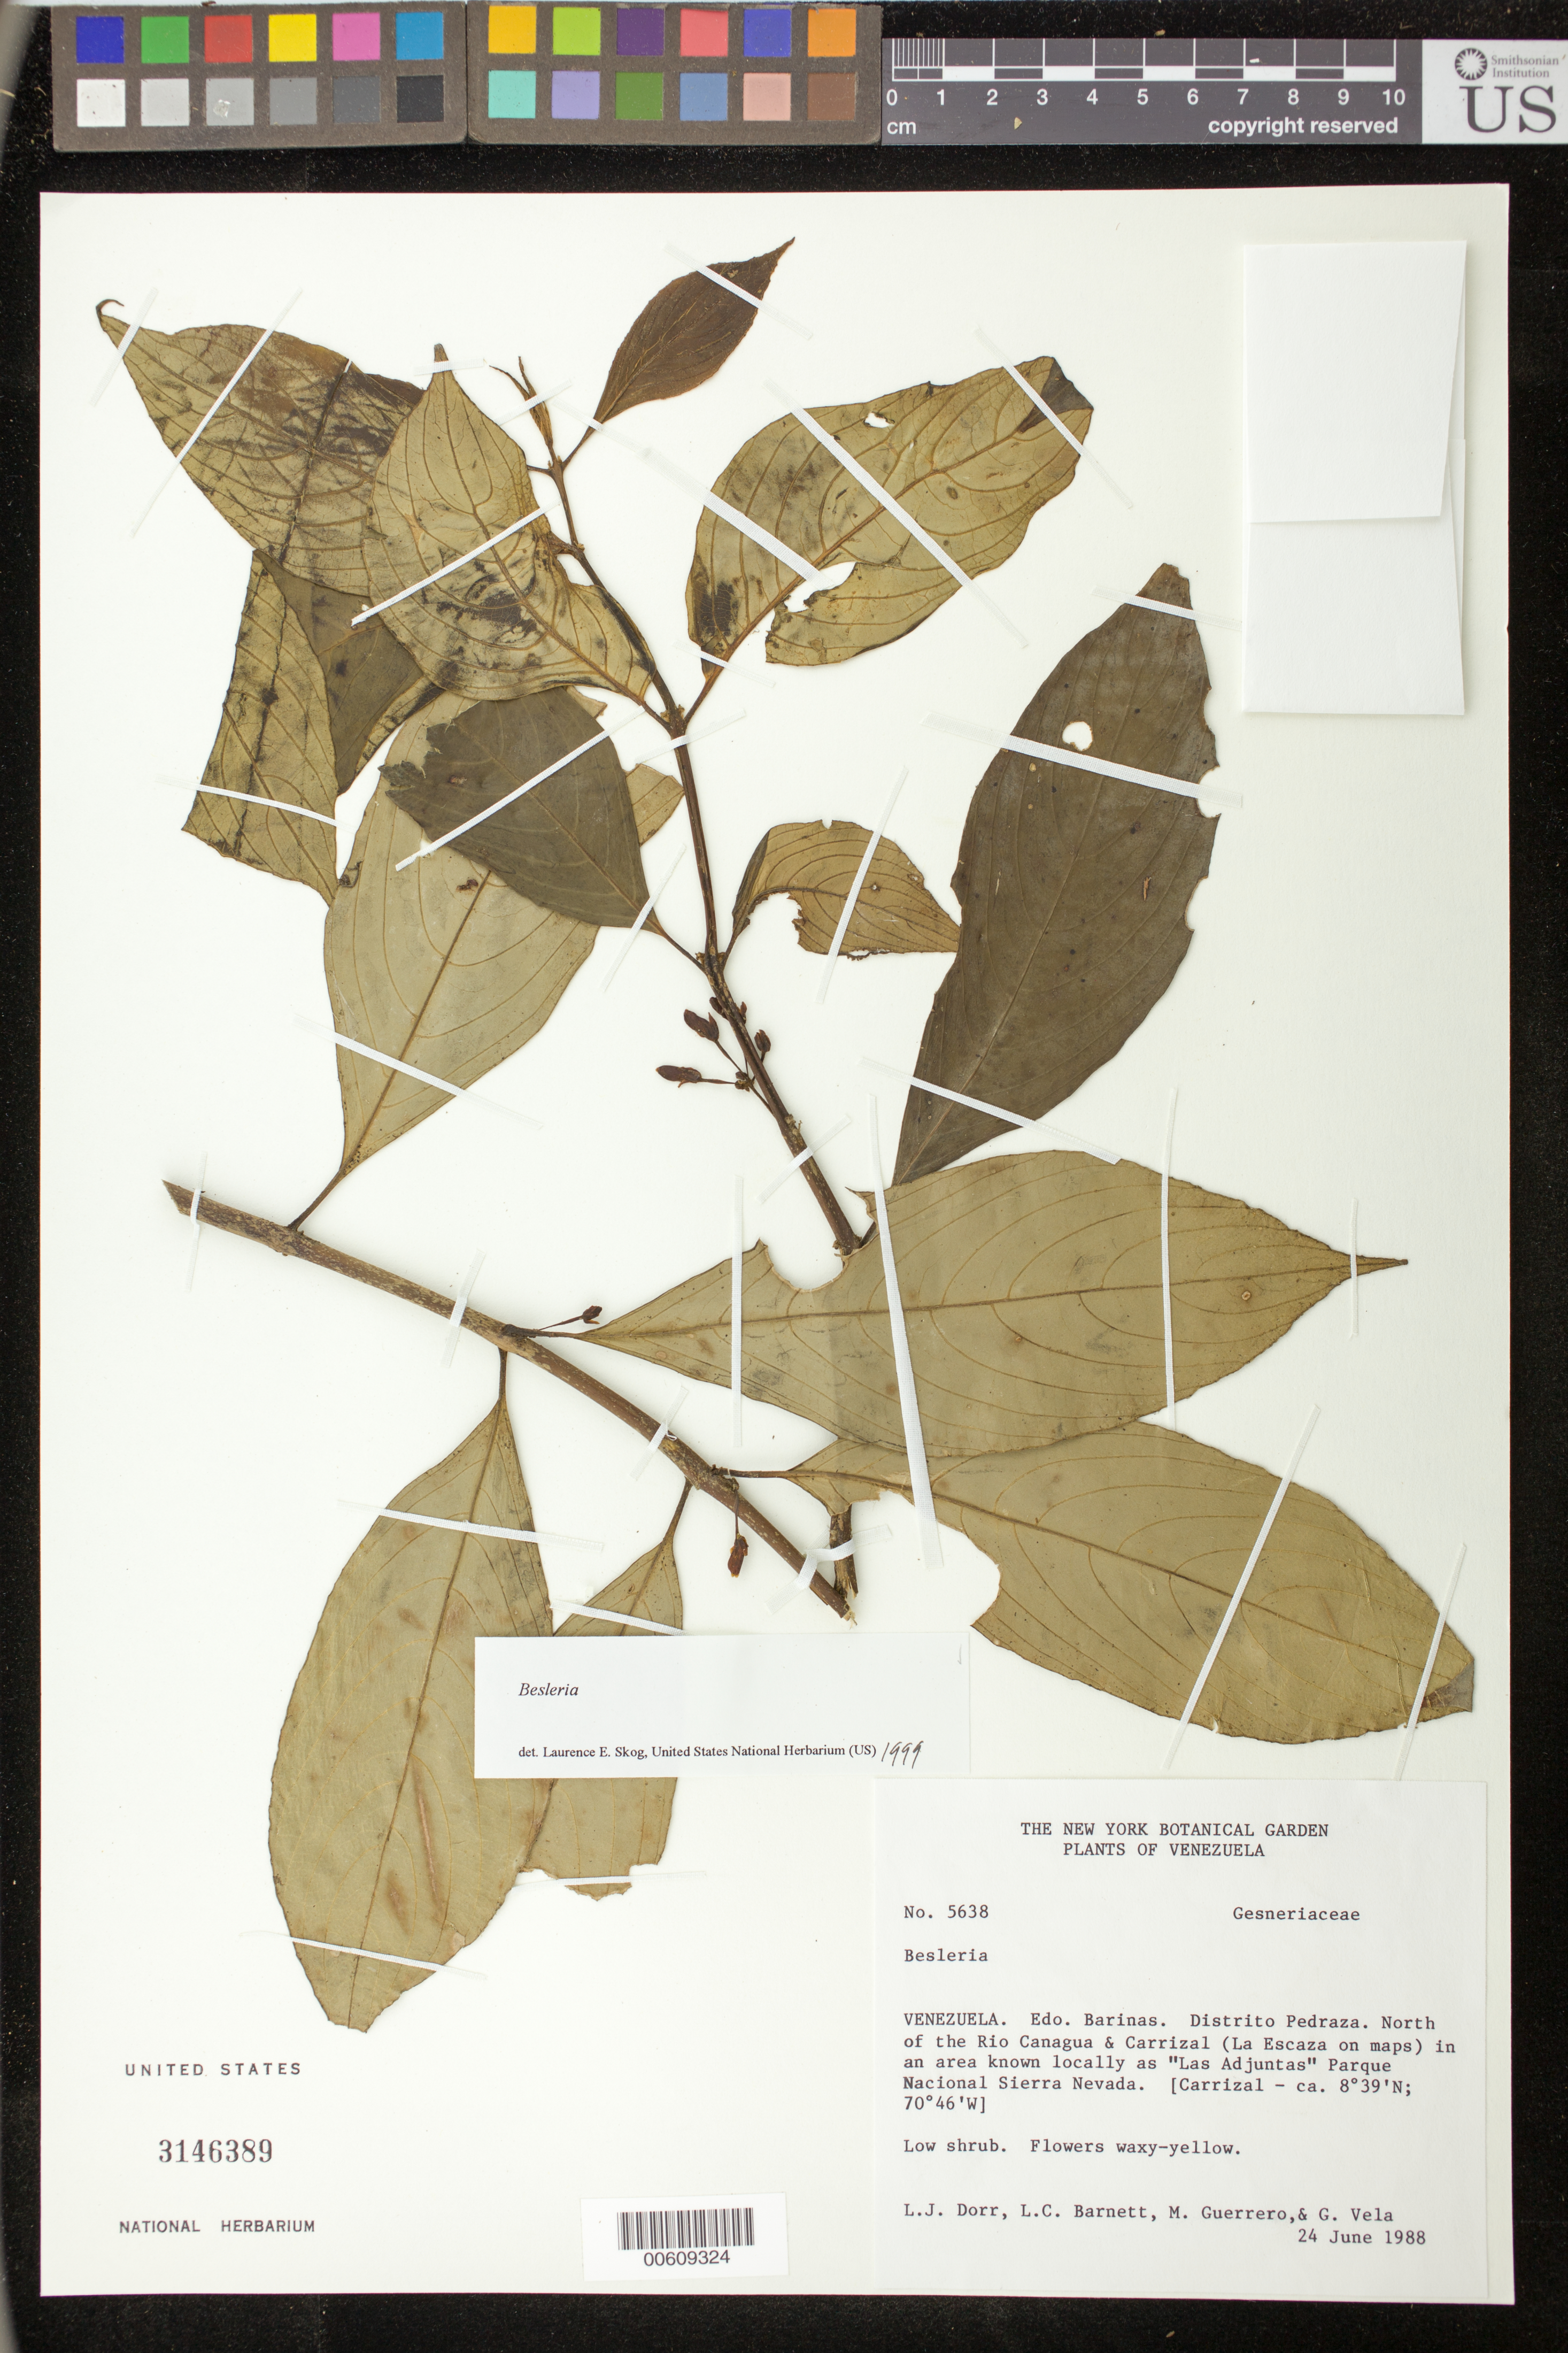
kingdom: Plantae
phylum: Tracheophyta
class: Magnoliopsida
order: Lamiales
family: Gesneriaceae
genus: Besleria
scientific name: Besleria sp.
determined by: Skog, Laurence E.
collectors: L. J. Dorr, L. C. Barnett, M. Guerrero & G. Villa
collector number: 5638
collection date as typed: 24 Jun 1988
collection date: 1988-06-24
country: Venezuela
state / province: Barinas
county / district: Pedraza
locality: N of Rio Canagua & Carrizal (La Escaza on maps) in an area known locally as "Las Adjuntas" Parque Nacional Sierra Nevada.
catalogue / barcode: US 3146389